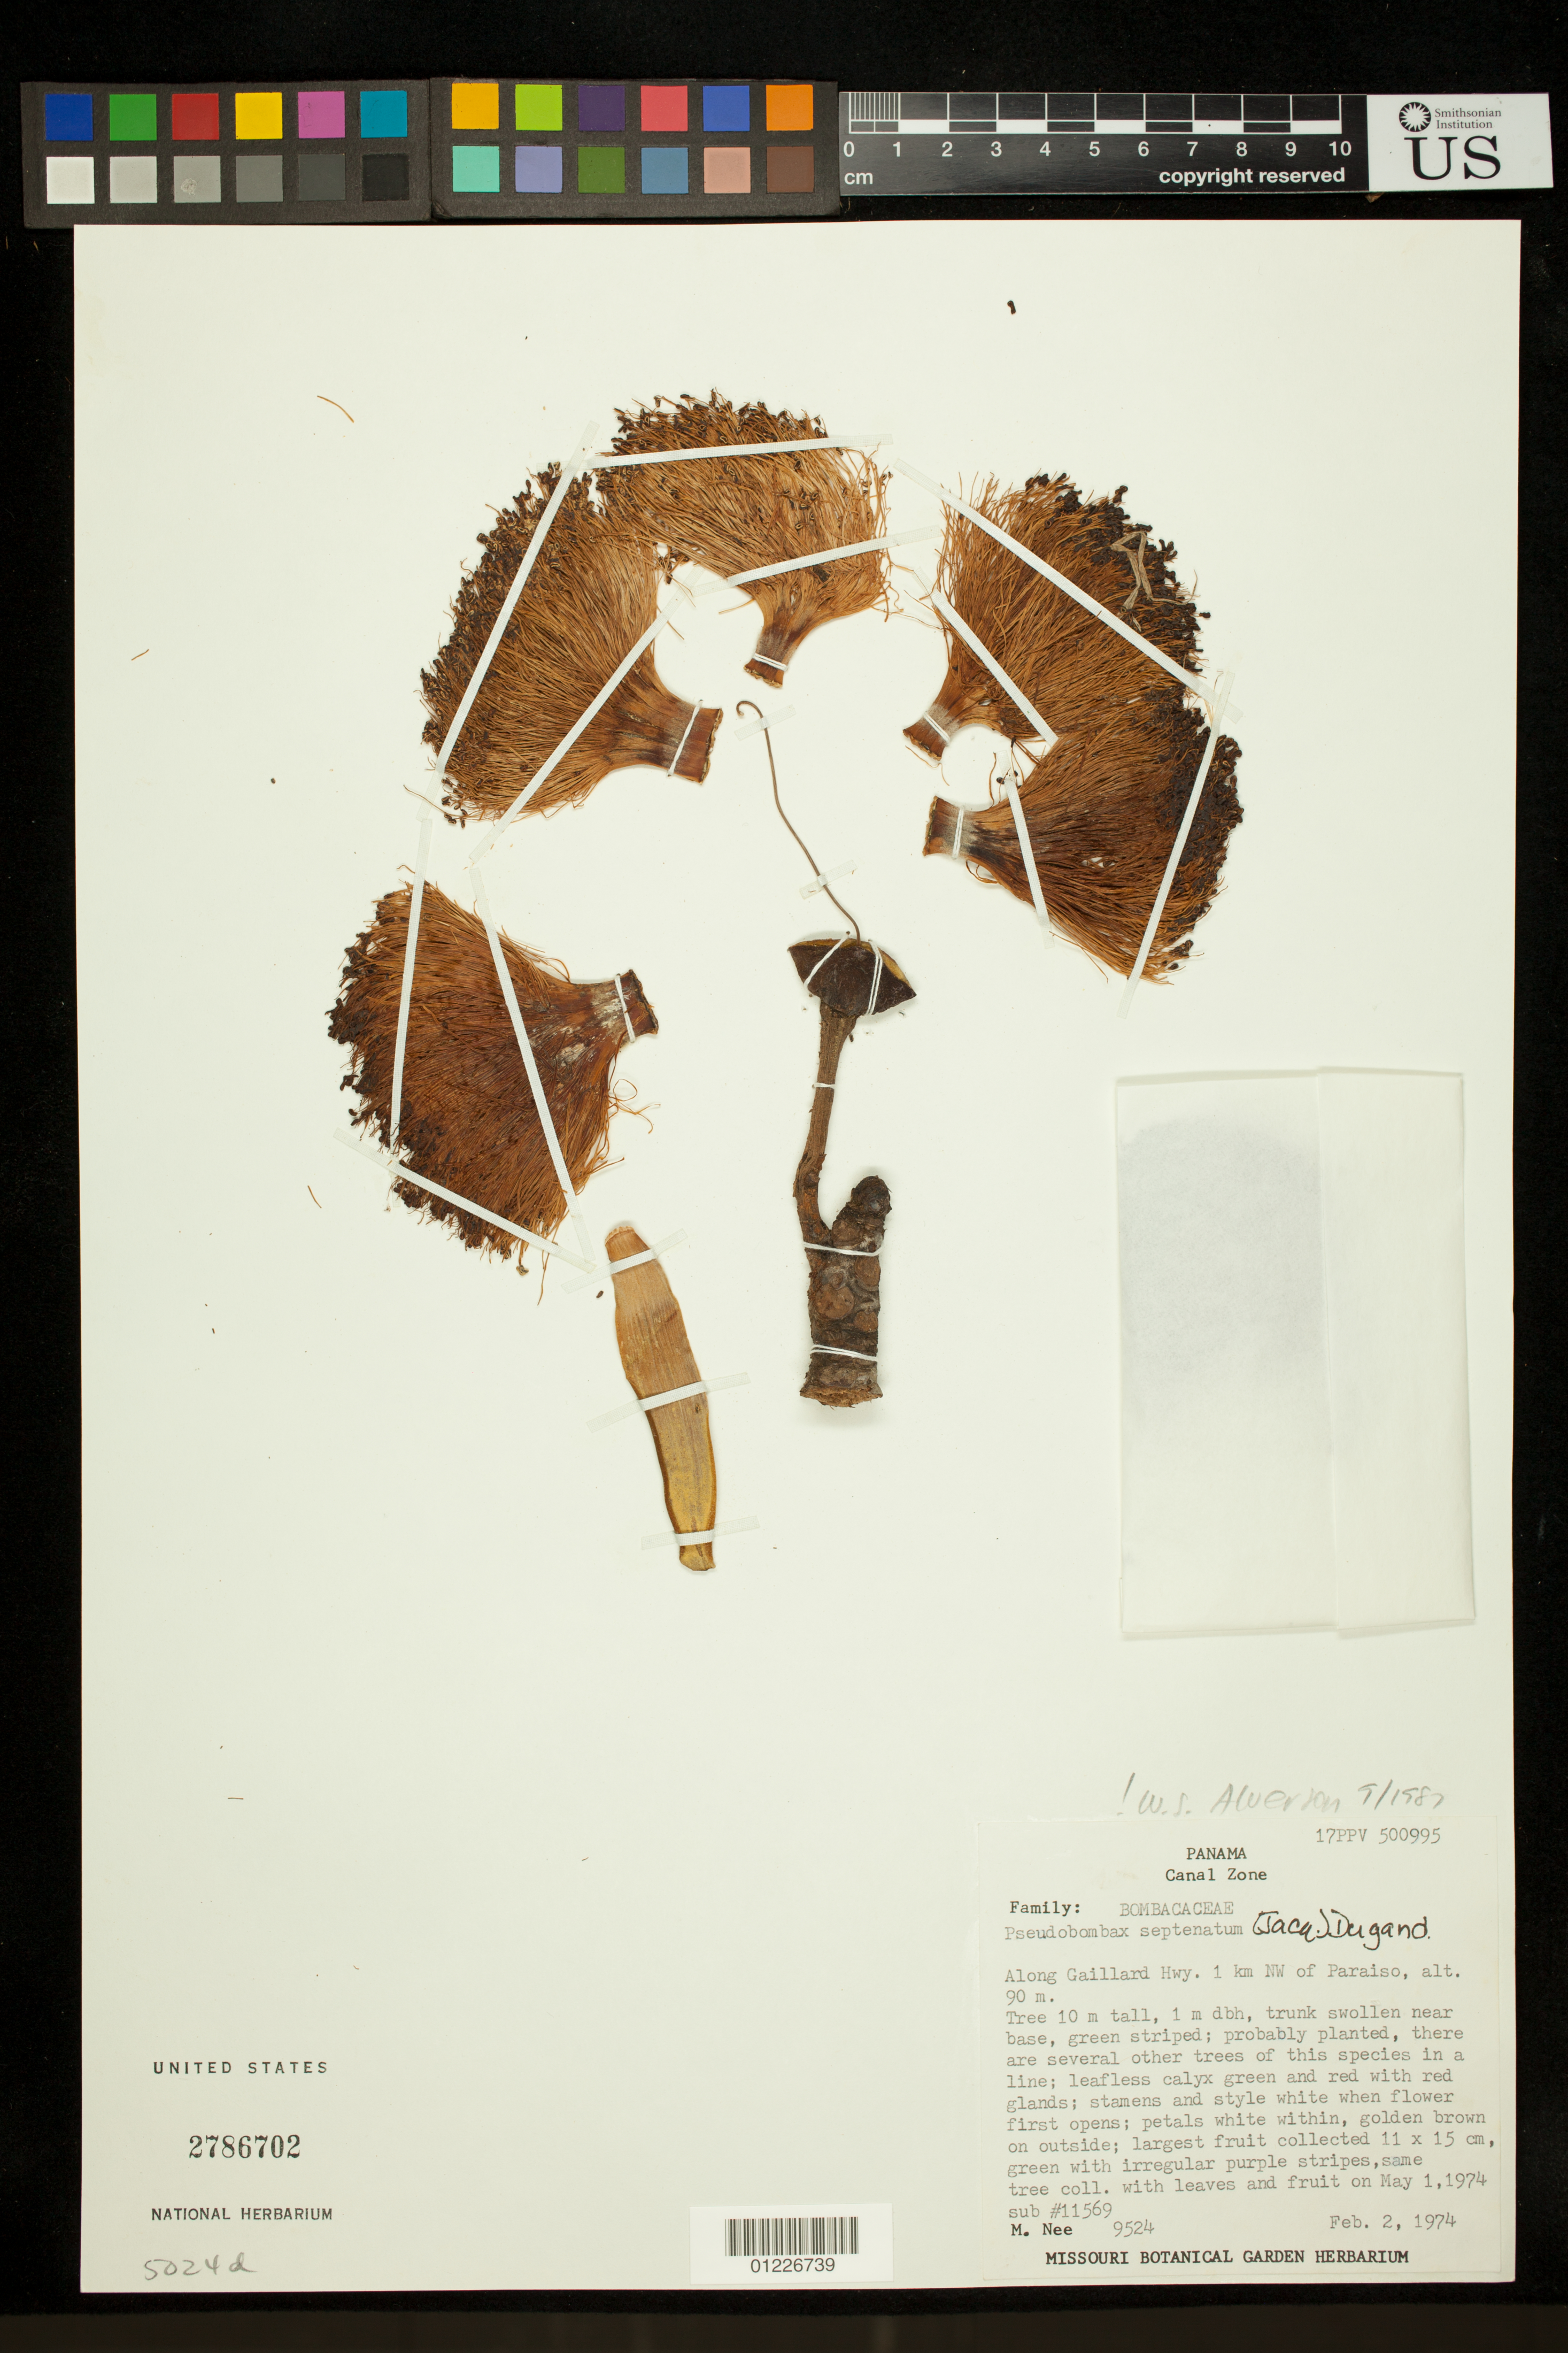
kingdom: Plantae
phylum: Tracheophyta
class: Magnoliopsida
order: Malvales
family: Malvaceae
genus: Pseudobombax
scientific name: Pseudobombax septenatum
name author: (Jacq.) Dugand G.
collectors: M. Nee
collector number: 9524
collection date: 1974-02-02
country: Panama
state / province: Panamá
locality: Along Gaillard Hwy. 1km NW of Paraiso, Canal Zone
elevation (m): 90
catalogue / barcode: US 2786702